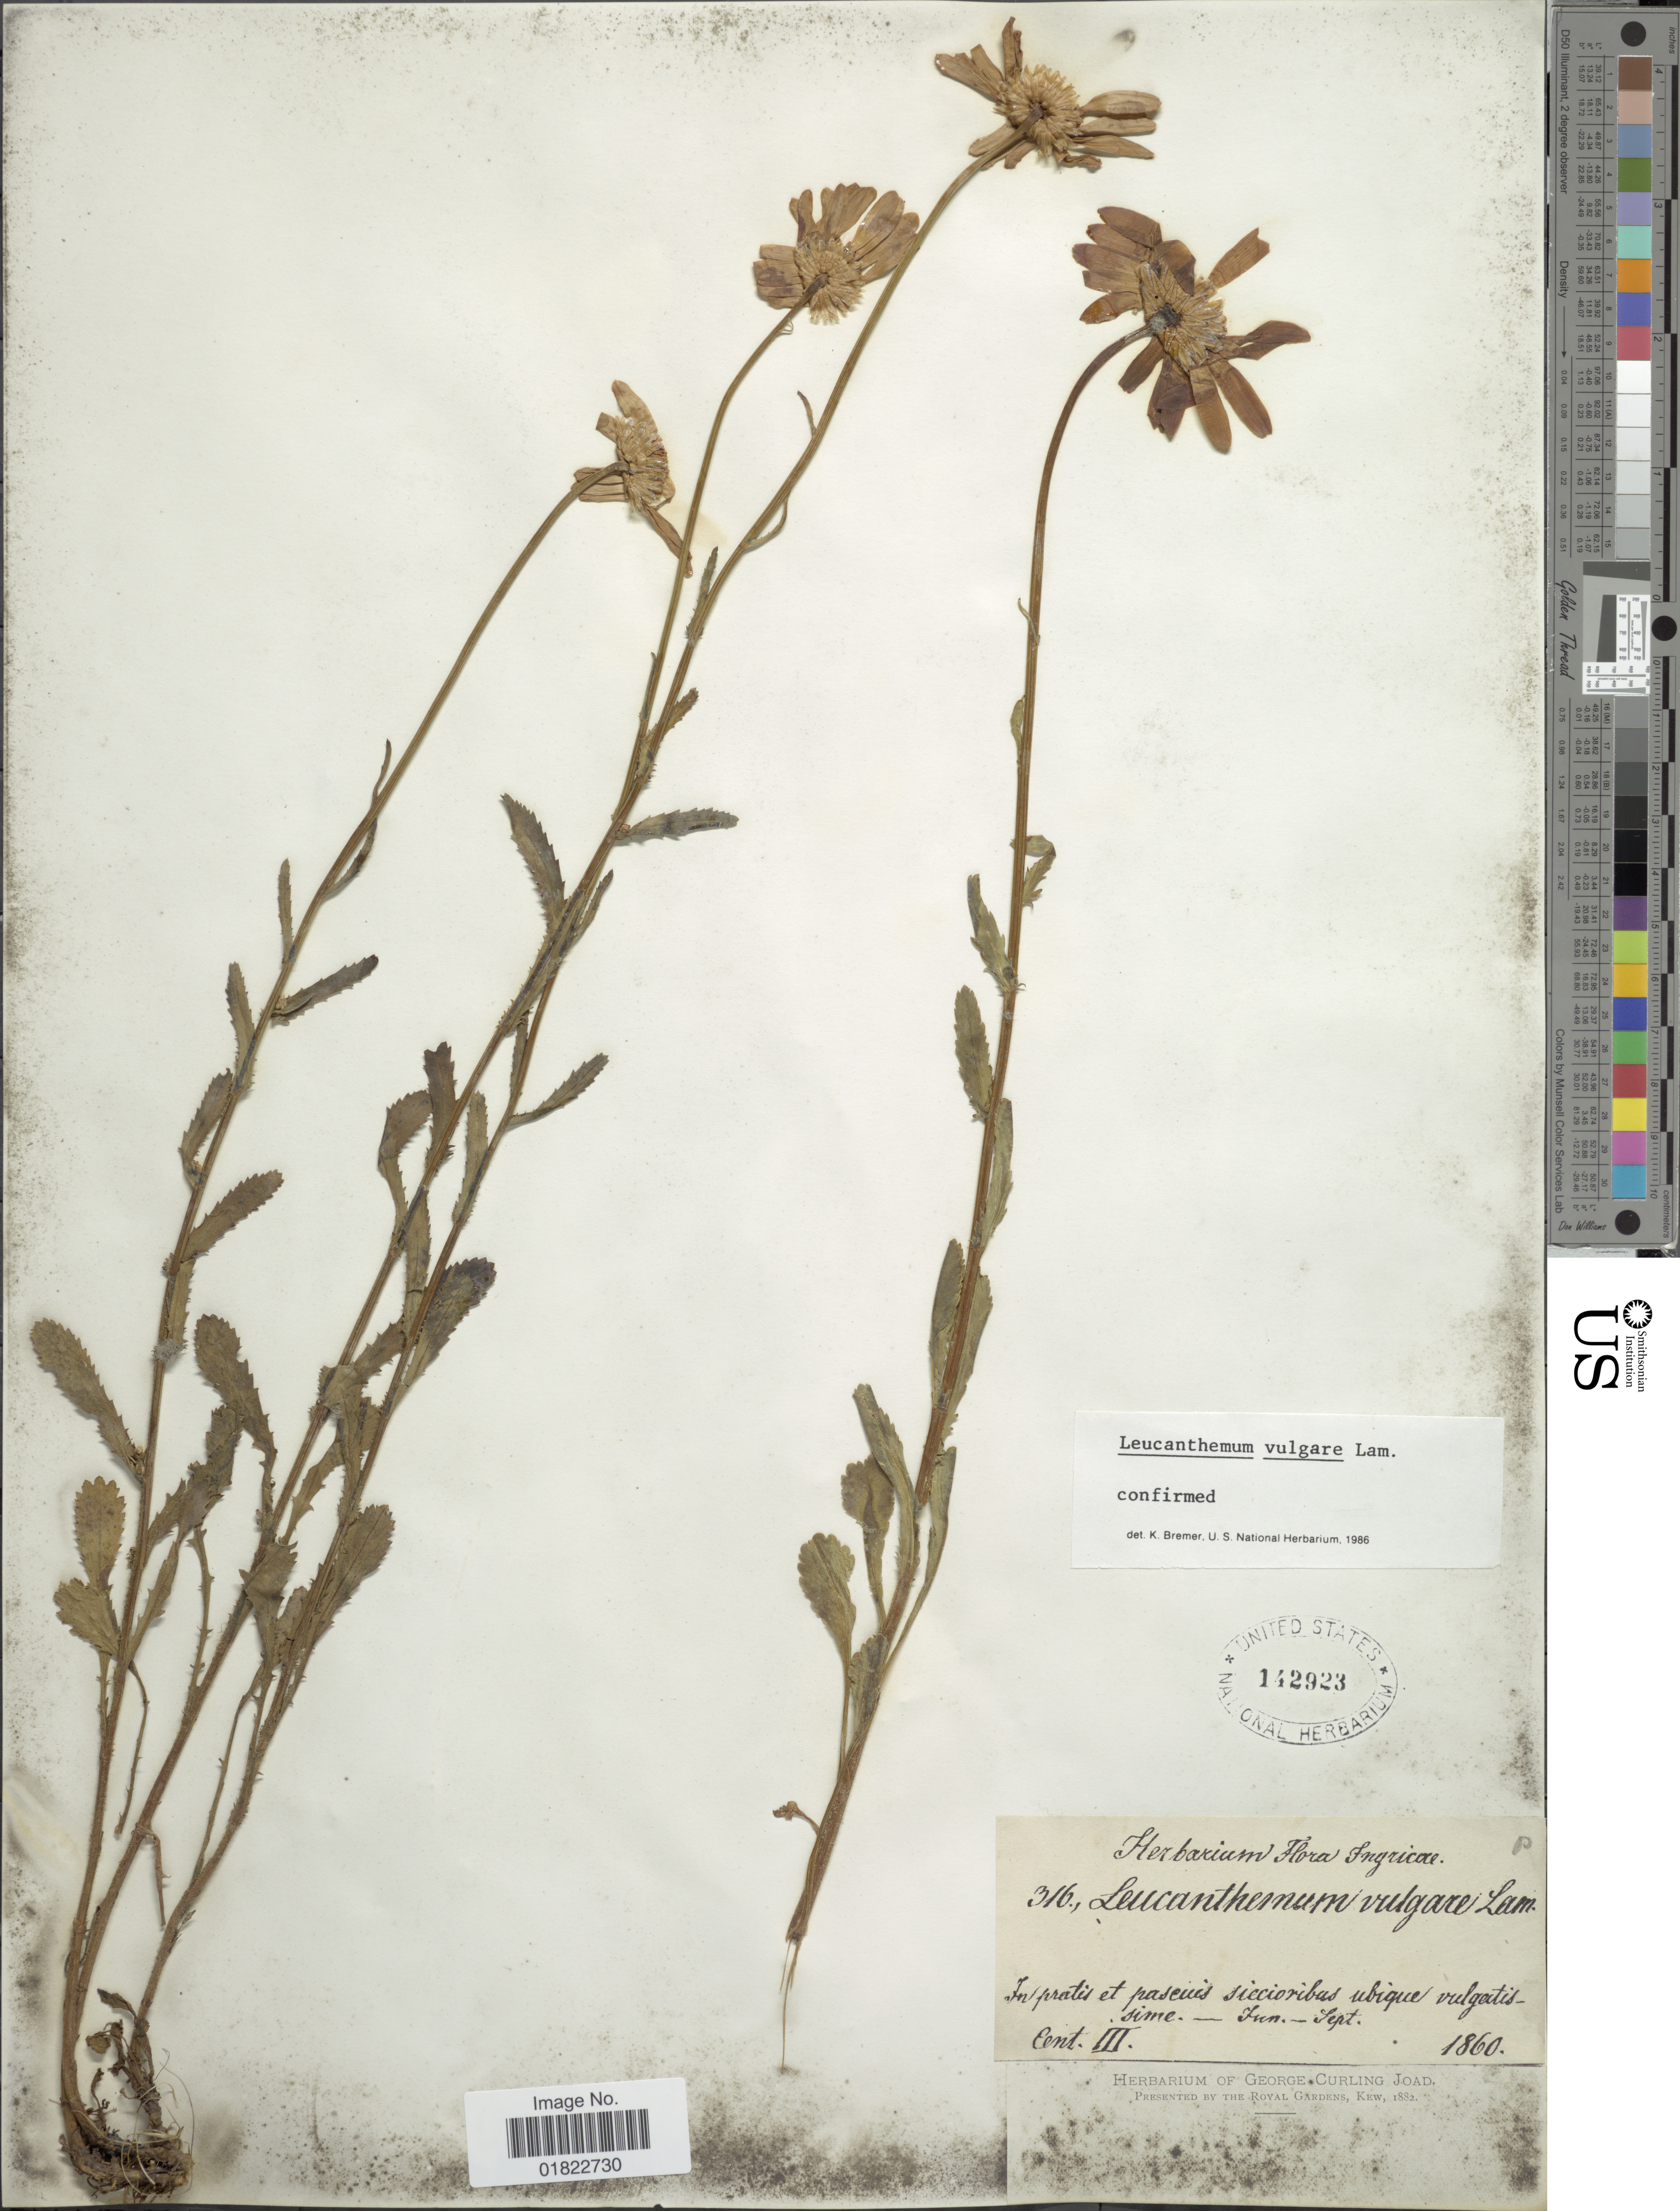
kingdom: Plantae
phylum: Tracheophyta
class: Magnoliopsida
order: Asterales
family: Asteraceae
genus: Leucanthemum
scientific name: Leucanthemum vulgare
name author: Lam.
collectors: Herbarium Florae Ingricae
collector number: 316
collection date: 1860-06/1860-09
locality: In pratis et pascuis siccioribus ubique vulgatis sime.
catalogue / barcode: US 142923